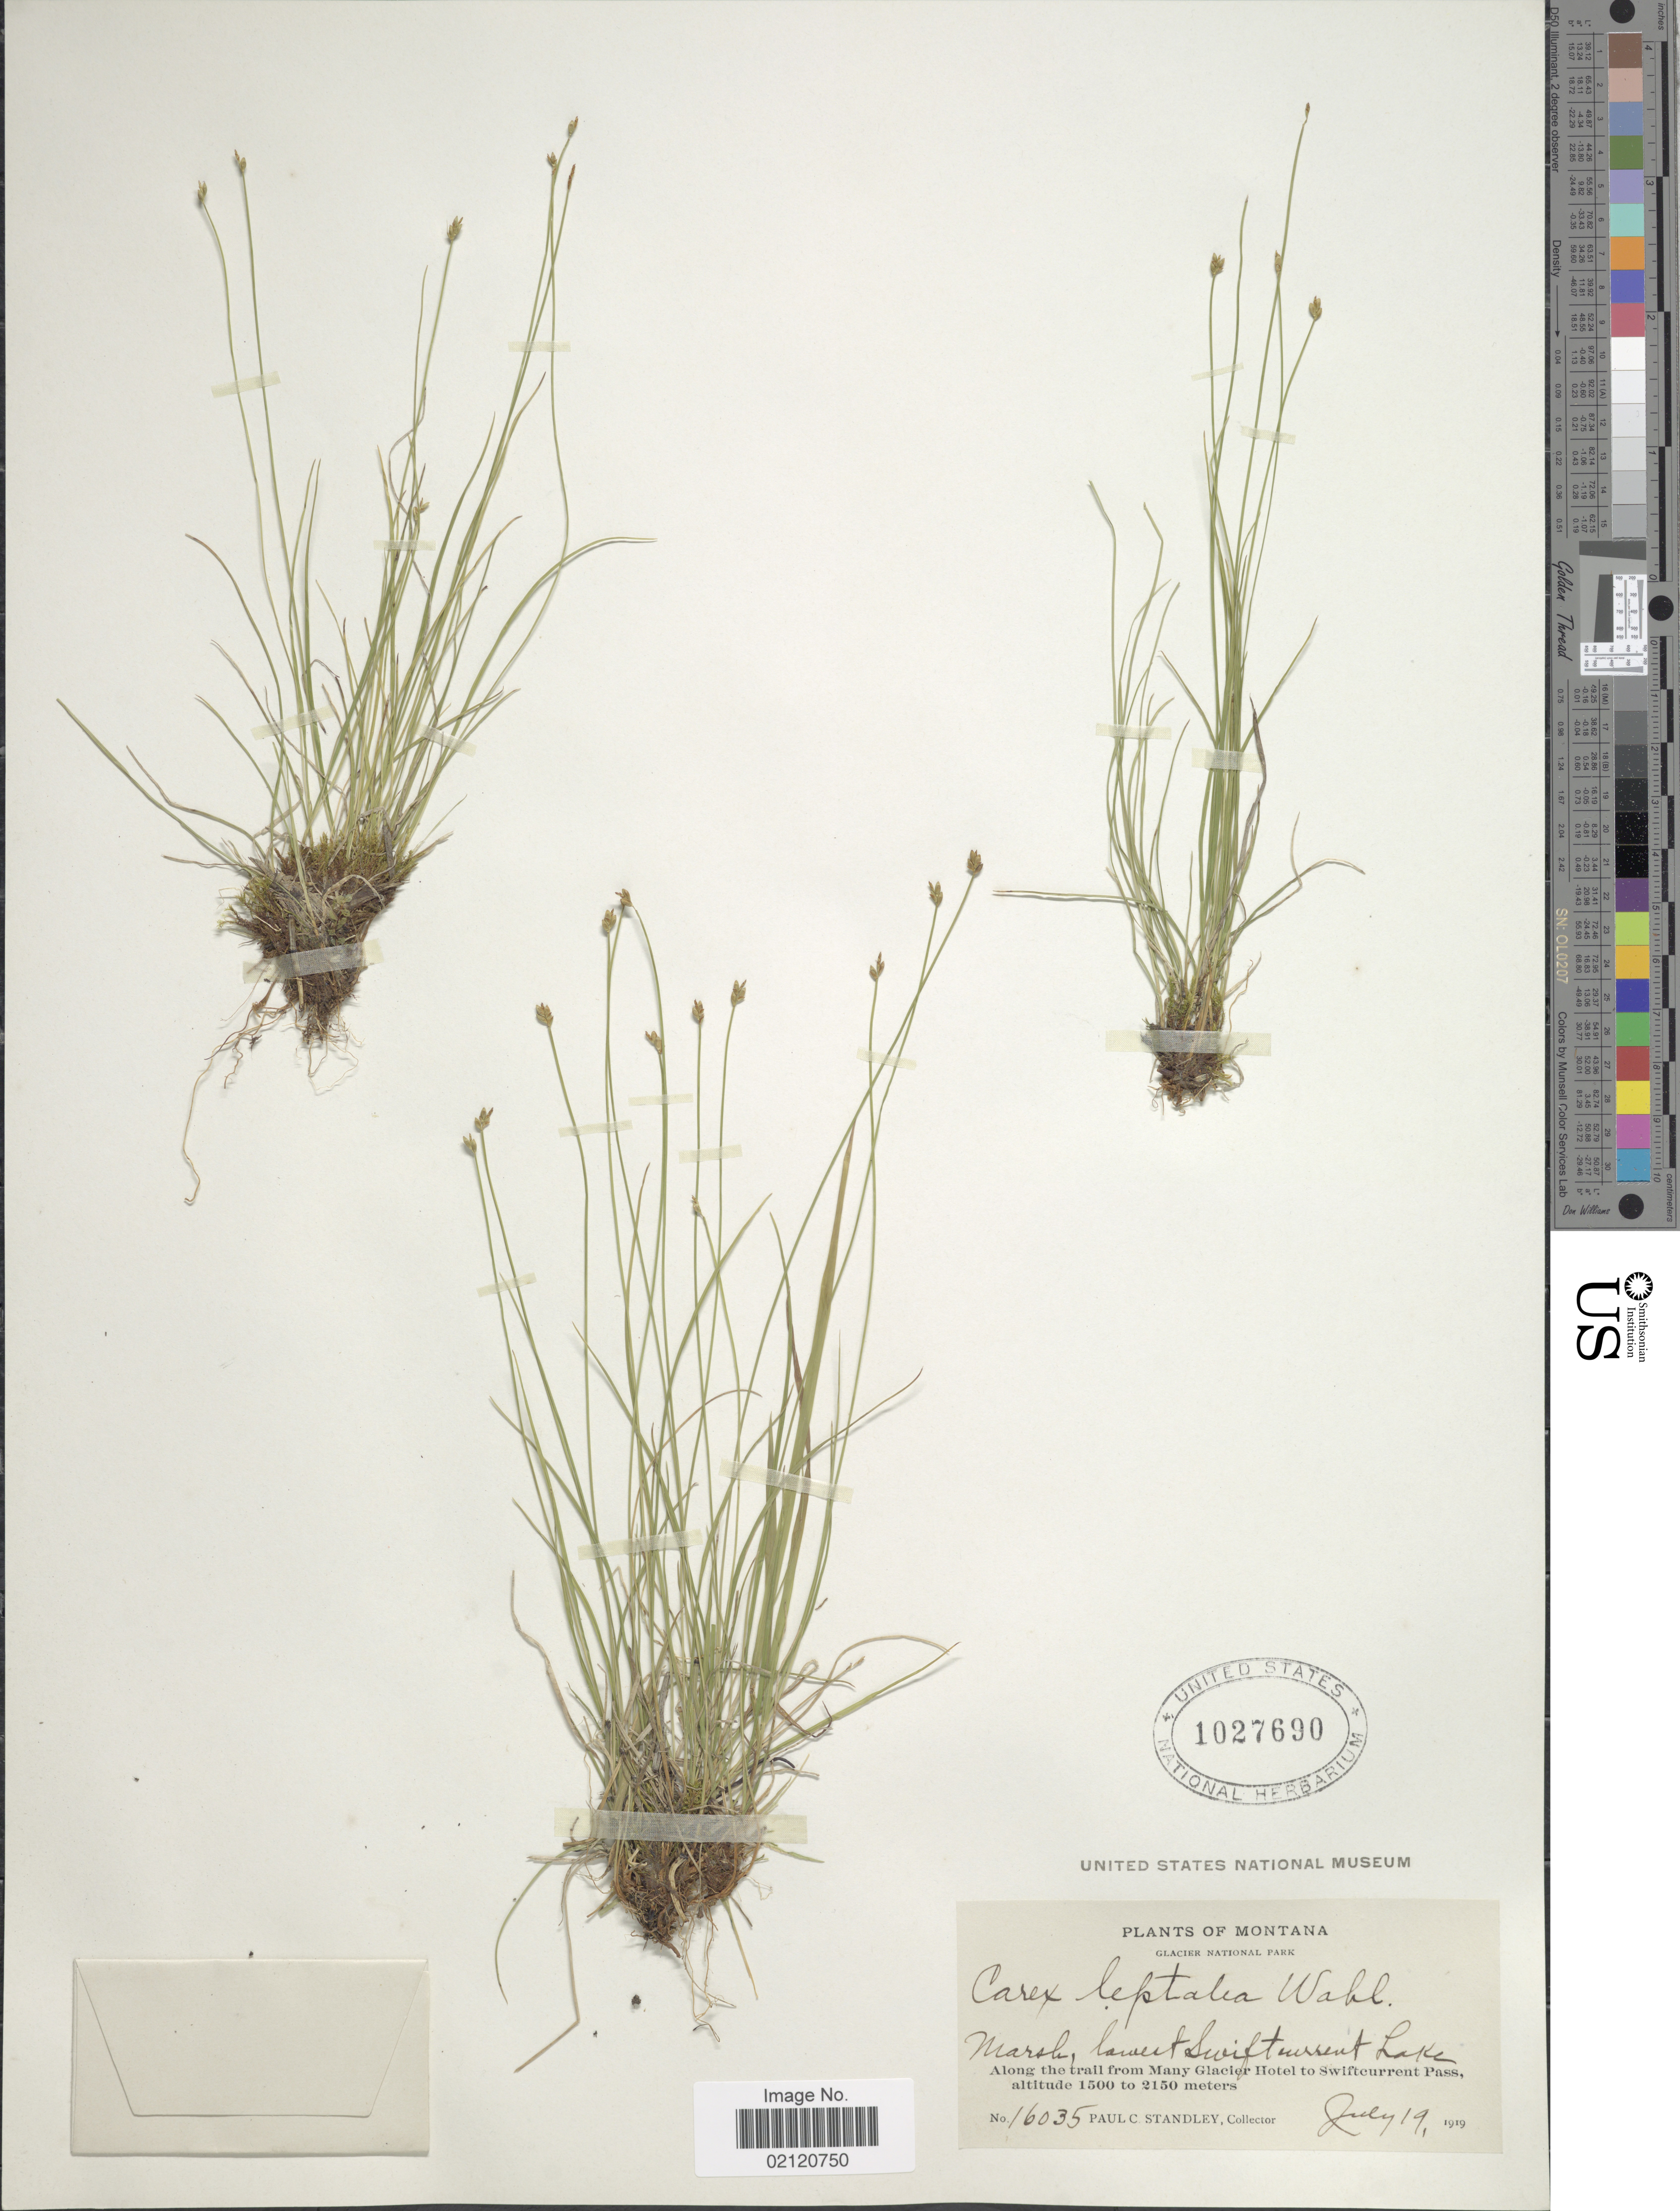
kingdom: Plantae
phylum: Tracheophyta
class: Liliopsida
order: Poales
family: Cyperaceae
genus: Carex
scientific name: Carex leptalea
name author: Wahlenb.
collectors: P. C. Standley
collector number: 16035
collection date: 1919-07-19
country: United States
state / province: Montana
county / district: Glacier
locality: Glacier National Park, Marsh, Lowest Swiftcurrent Lake, Along the trail from Many Glacier Hotel to Swiftcurrent Pass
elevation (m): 1500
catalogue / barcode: US 1027690